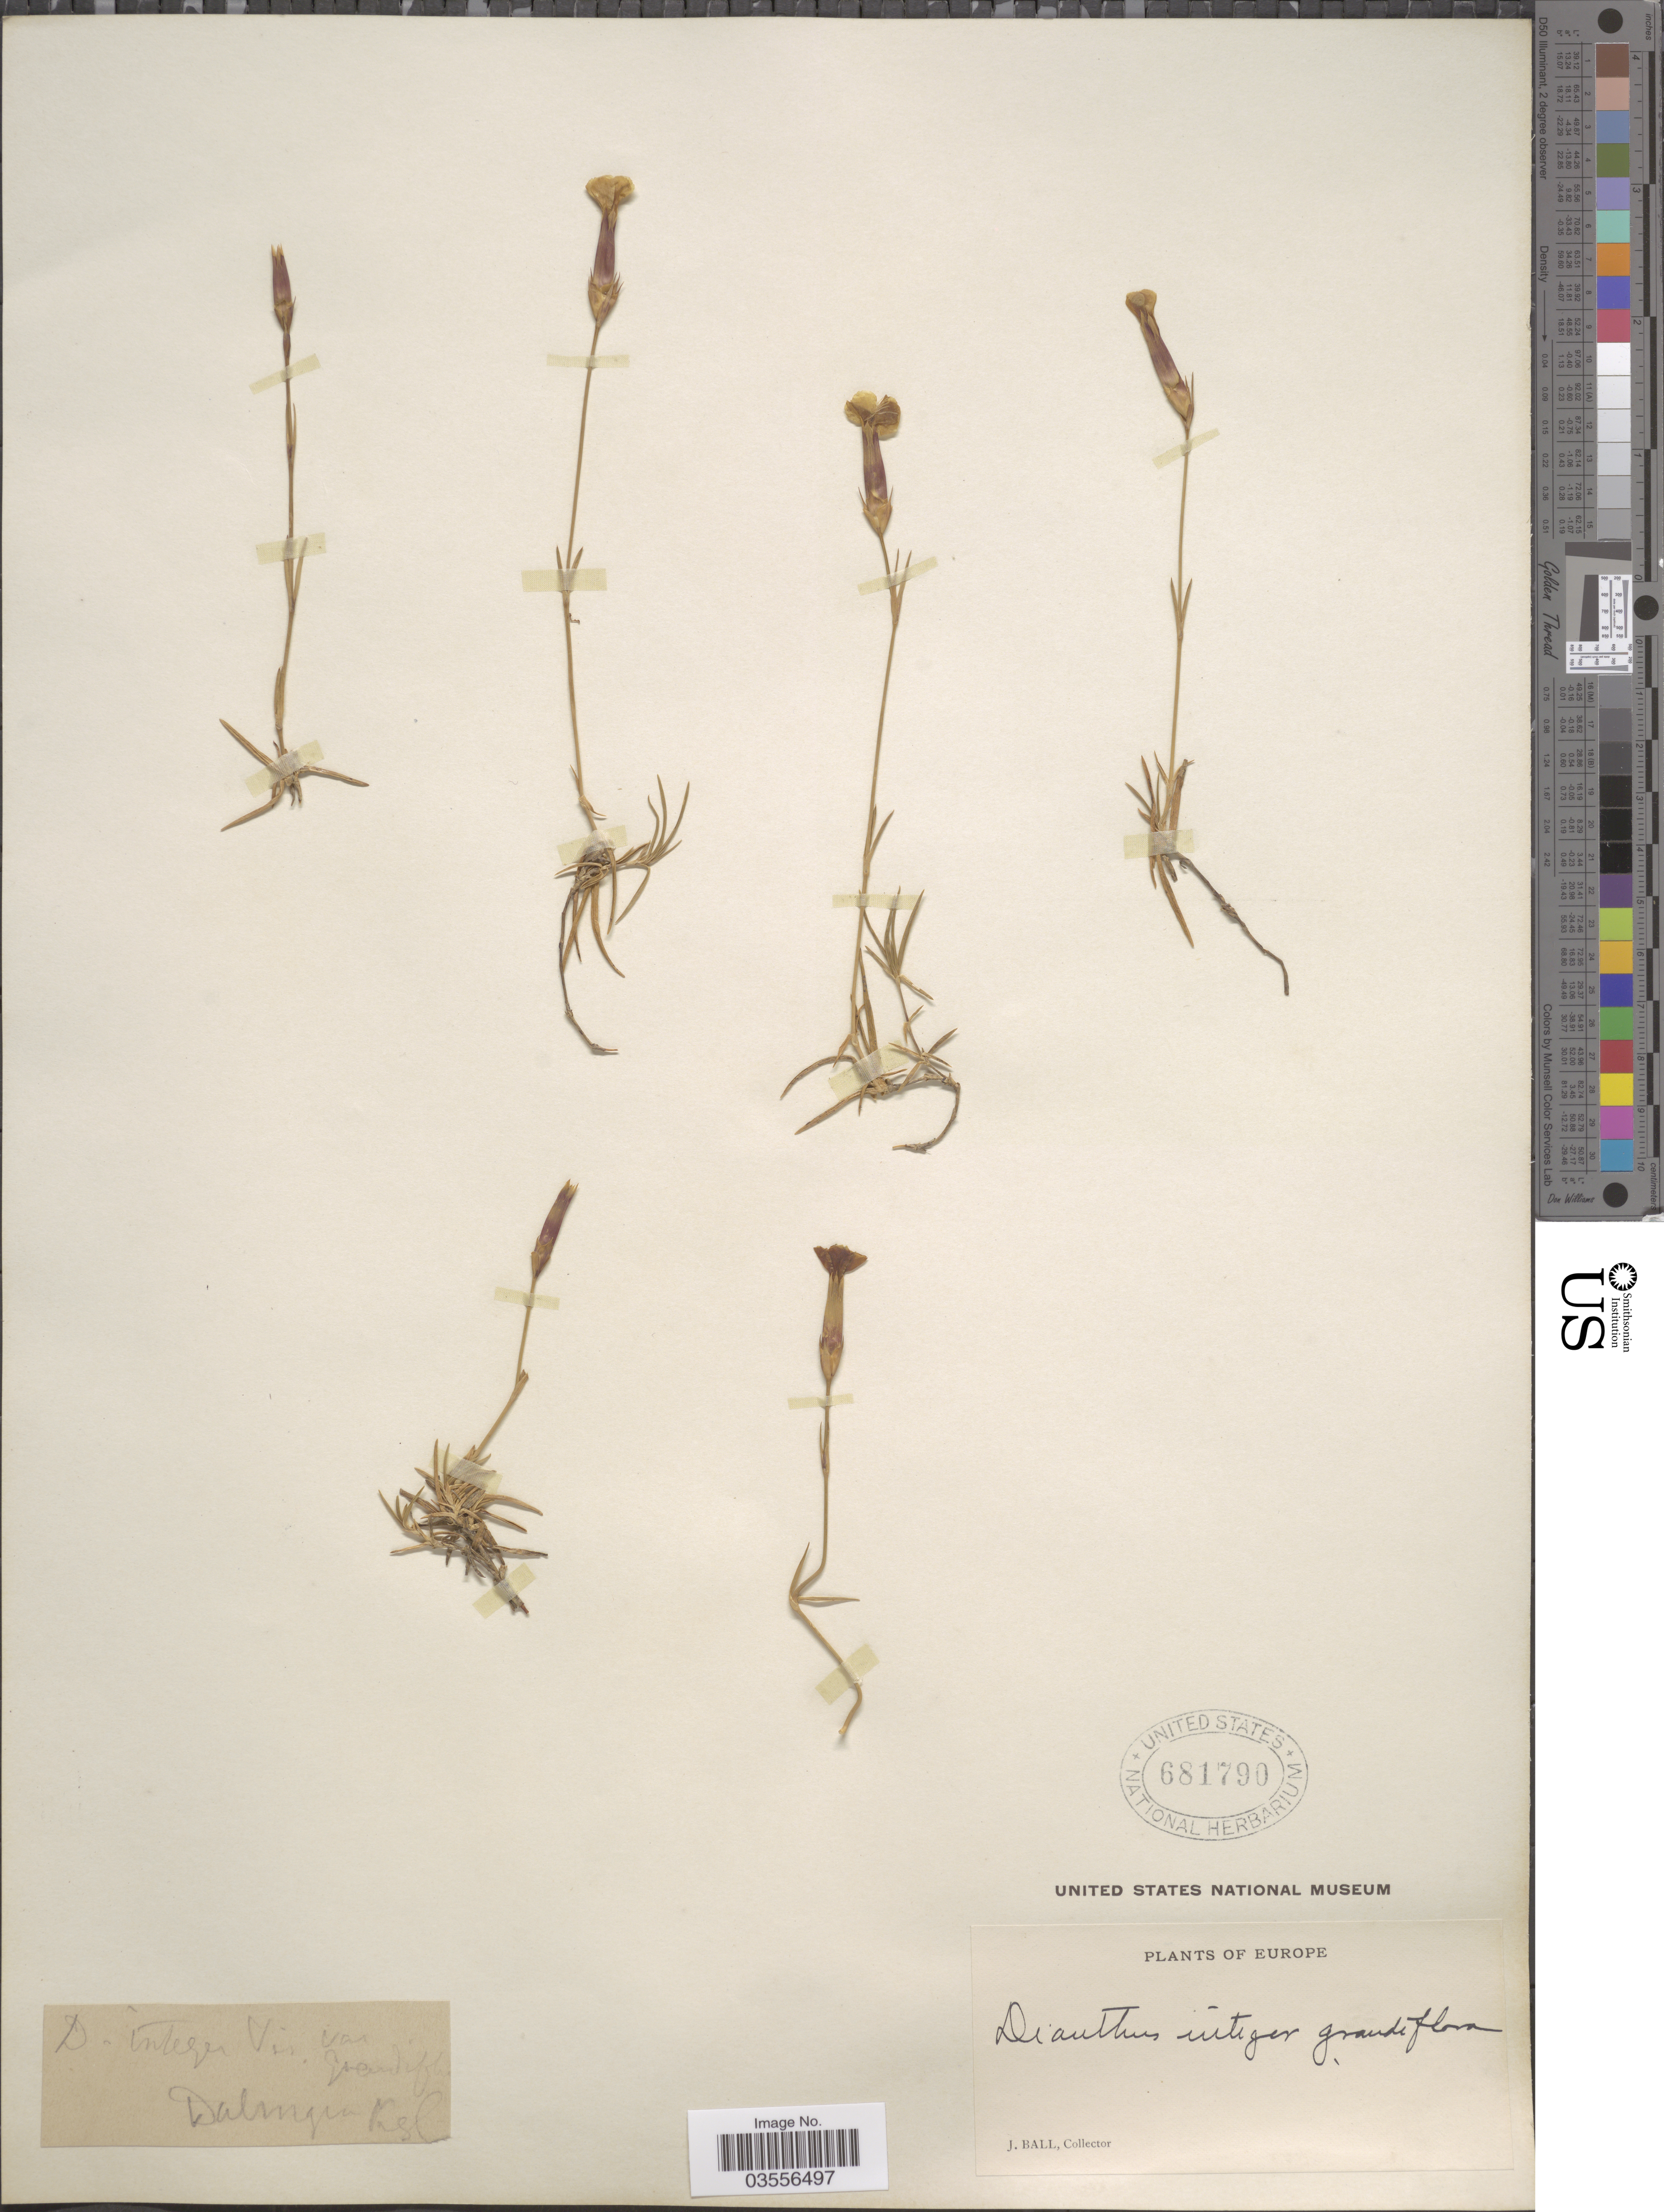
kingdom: Plantae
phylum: Tracheophyta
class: Magnoliopsida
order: Caryophyllales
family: Caryophyllaceae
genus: Dianthus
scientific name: Dianthus montivagus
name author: Domin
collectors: J. Ball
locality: Europe. Dalmgen[interpreted] [illegible text].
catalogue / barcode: US 681790